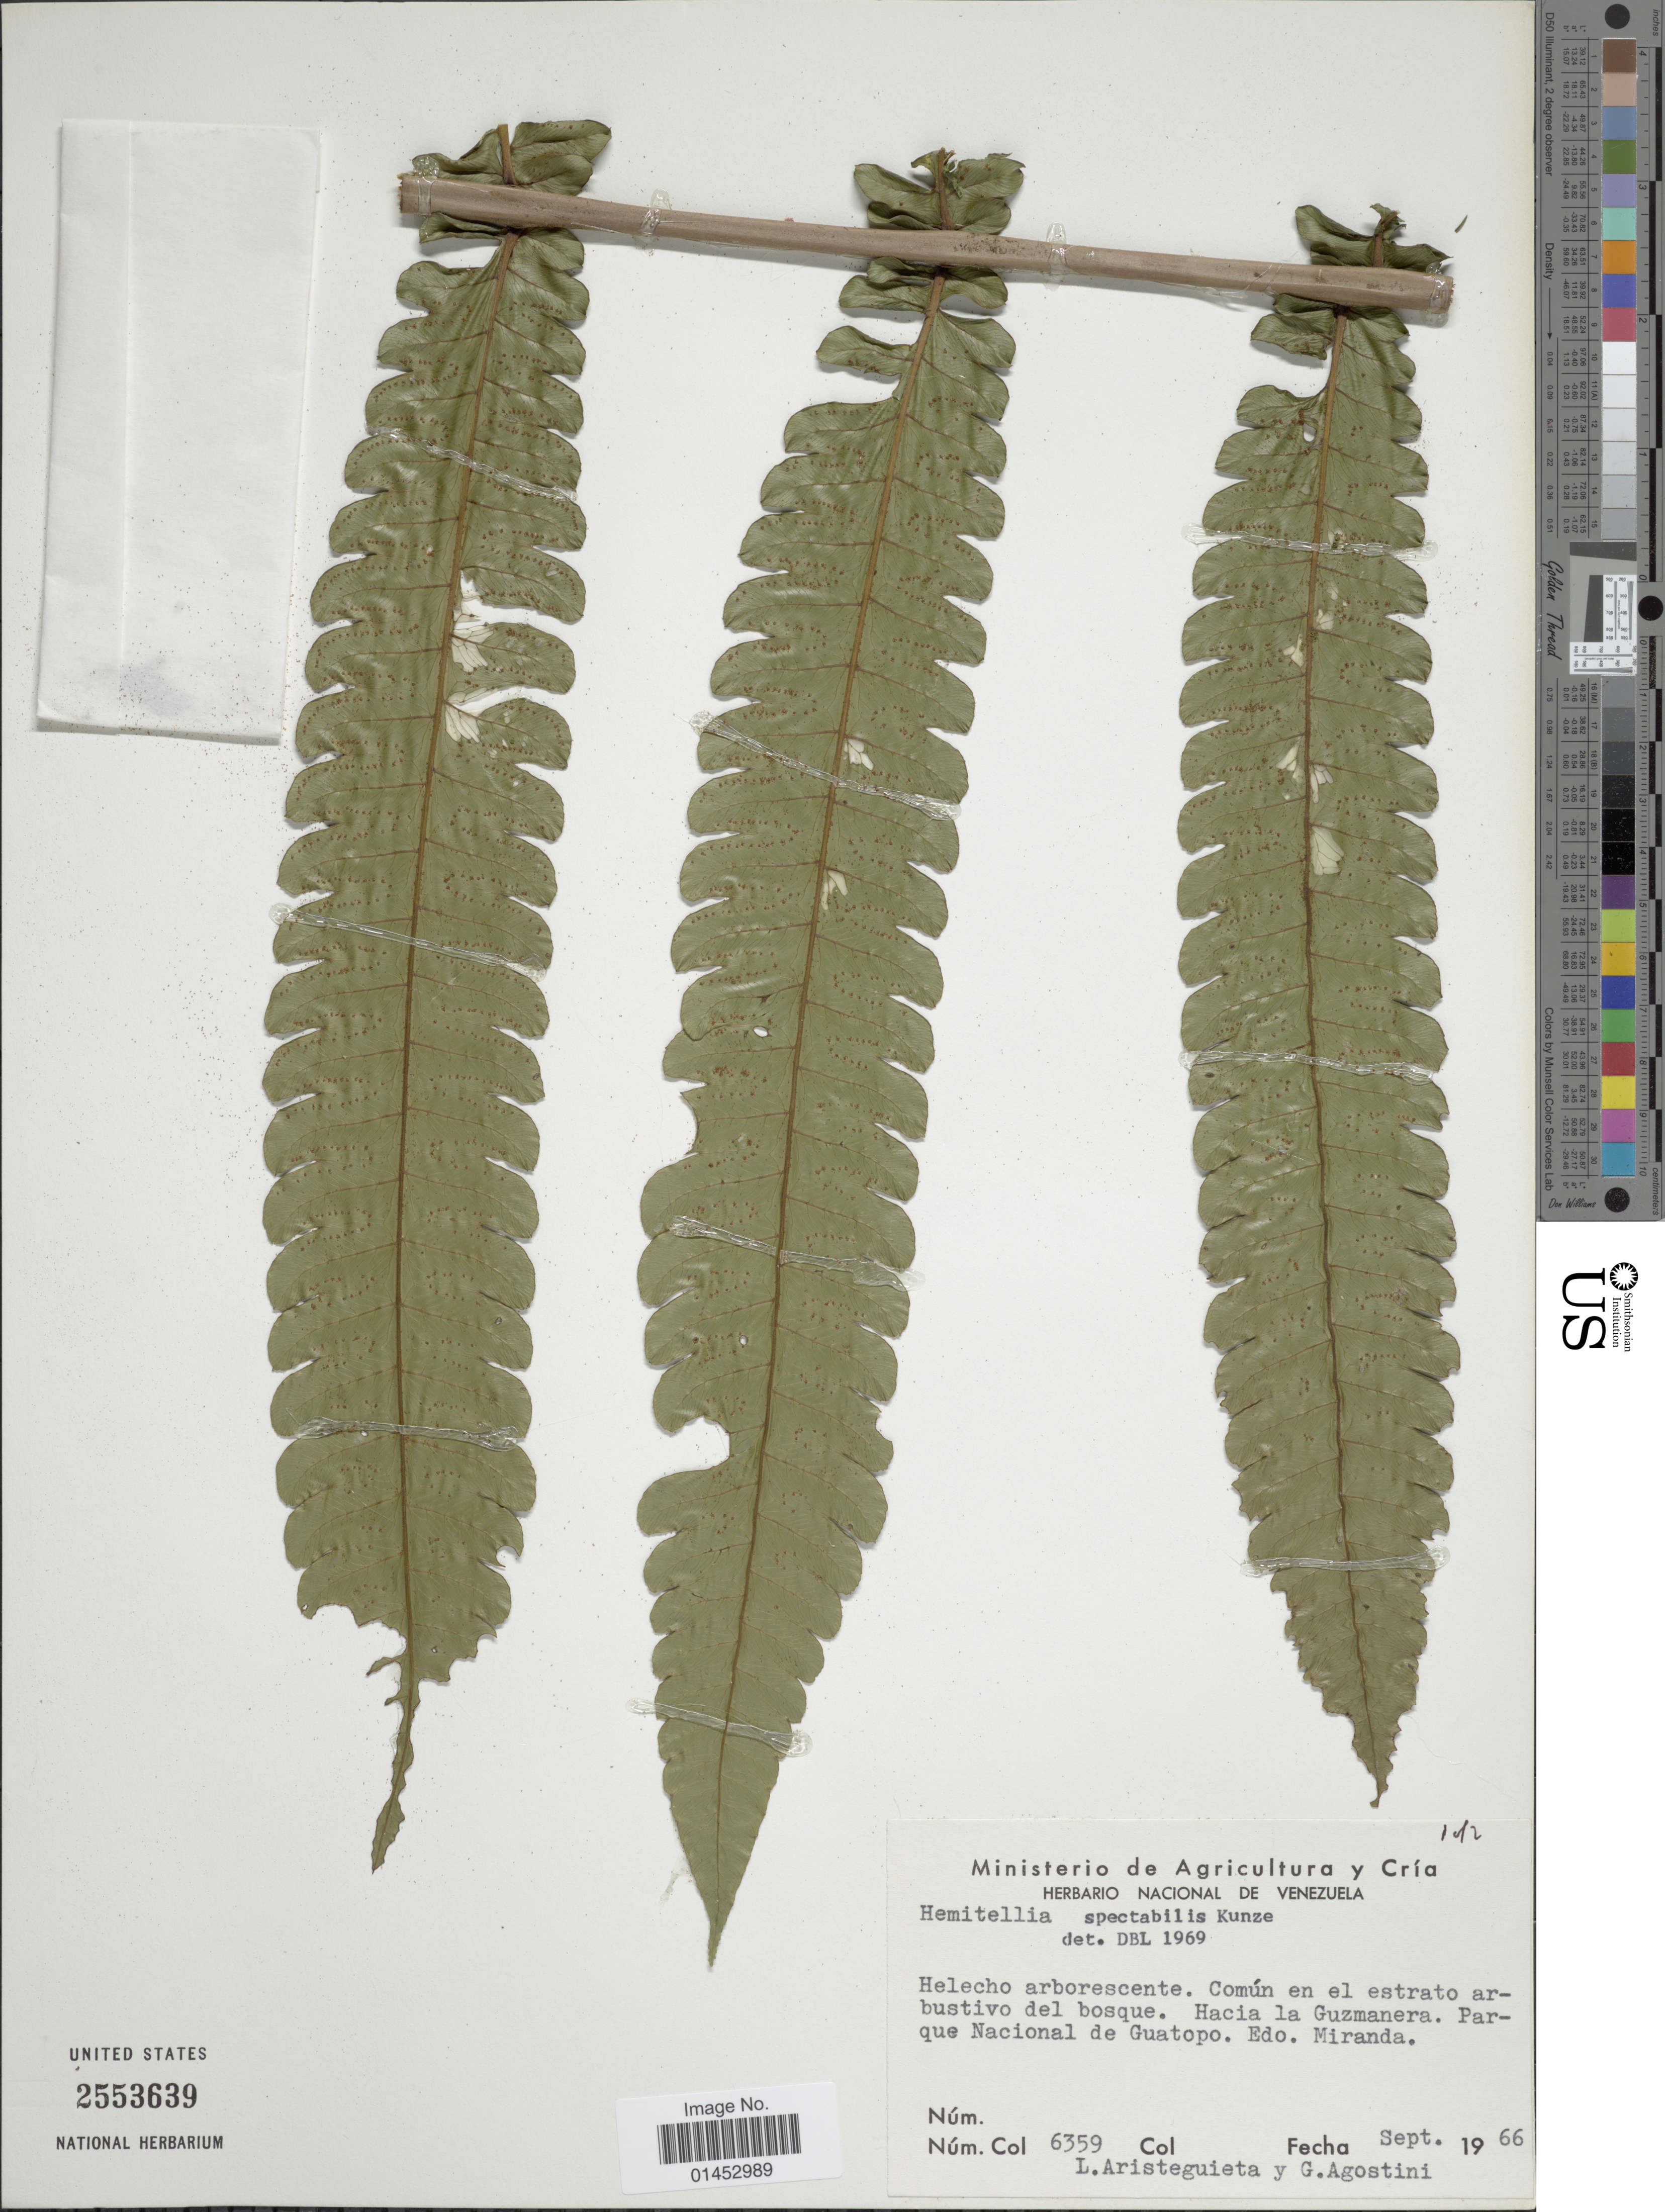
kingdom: Plantae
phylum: Tracheophyta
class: Polypodiopsida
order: Cyatheales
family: Cyatheaceae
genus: Cyathea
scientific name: Cyathea spectabilis var. spectabilis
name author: (Kunze) Domin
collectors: L. Aristeguieta & G. Agostini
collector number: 6359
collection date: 1966-09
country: Venezuela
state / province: Miranda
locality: Hacia la Guzmanera. Parque Nacional de Guatopo.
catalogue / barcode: US 2553639